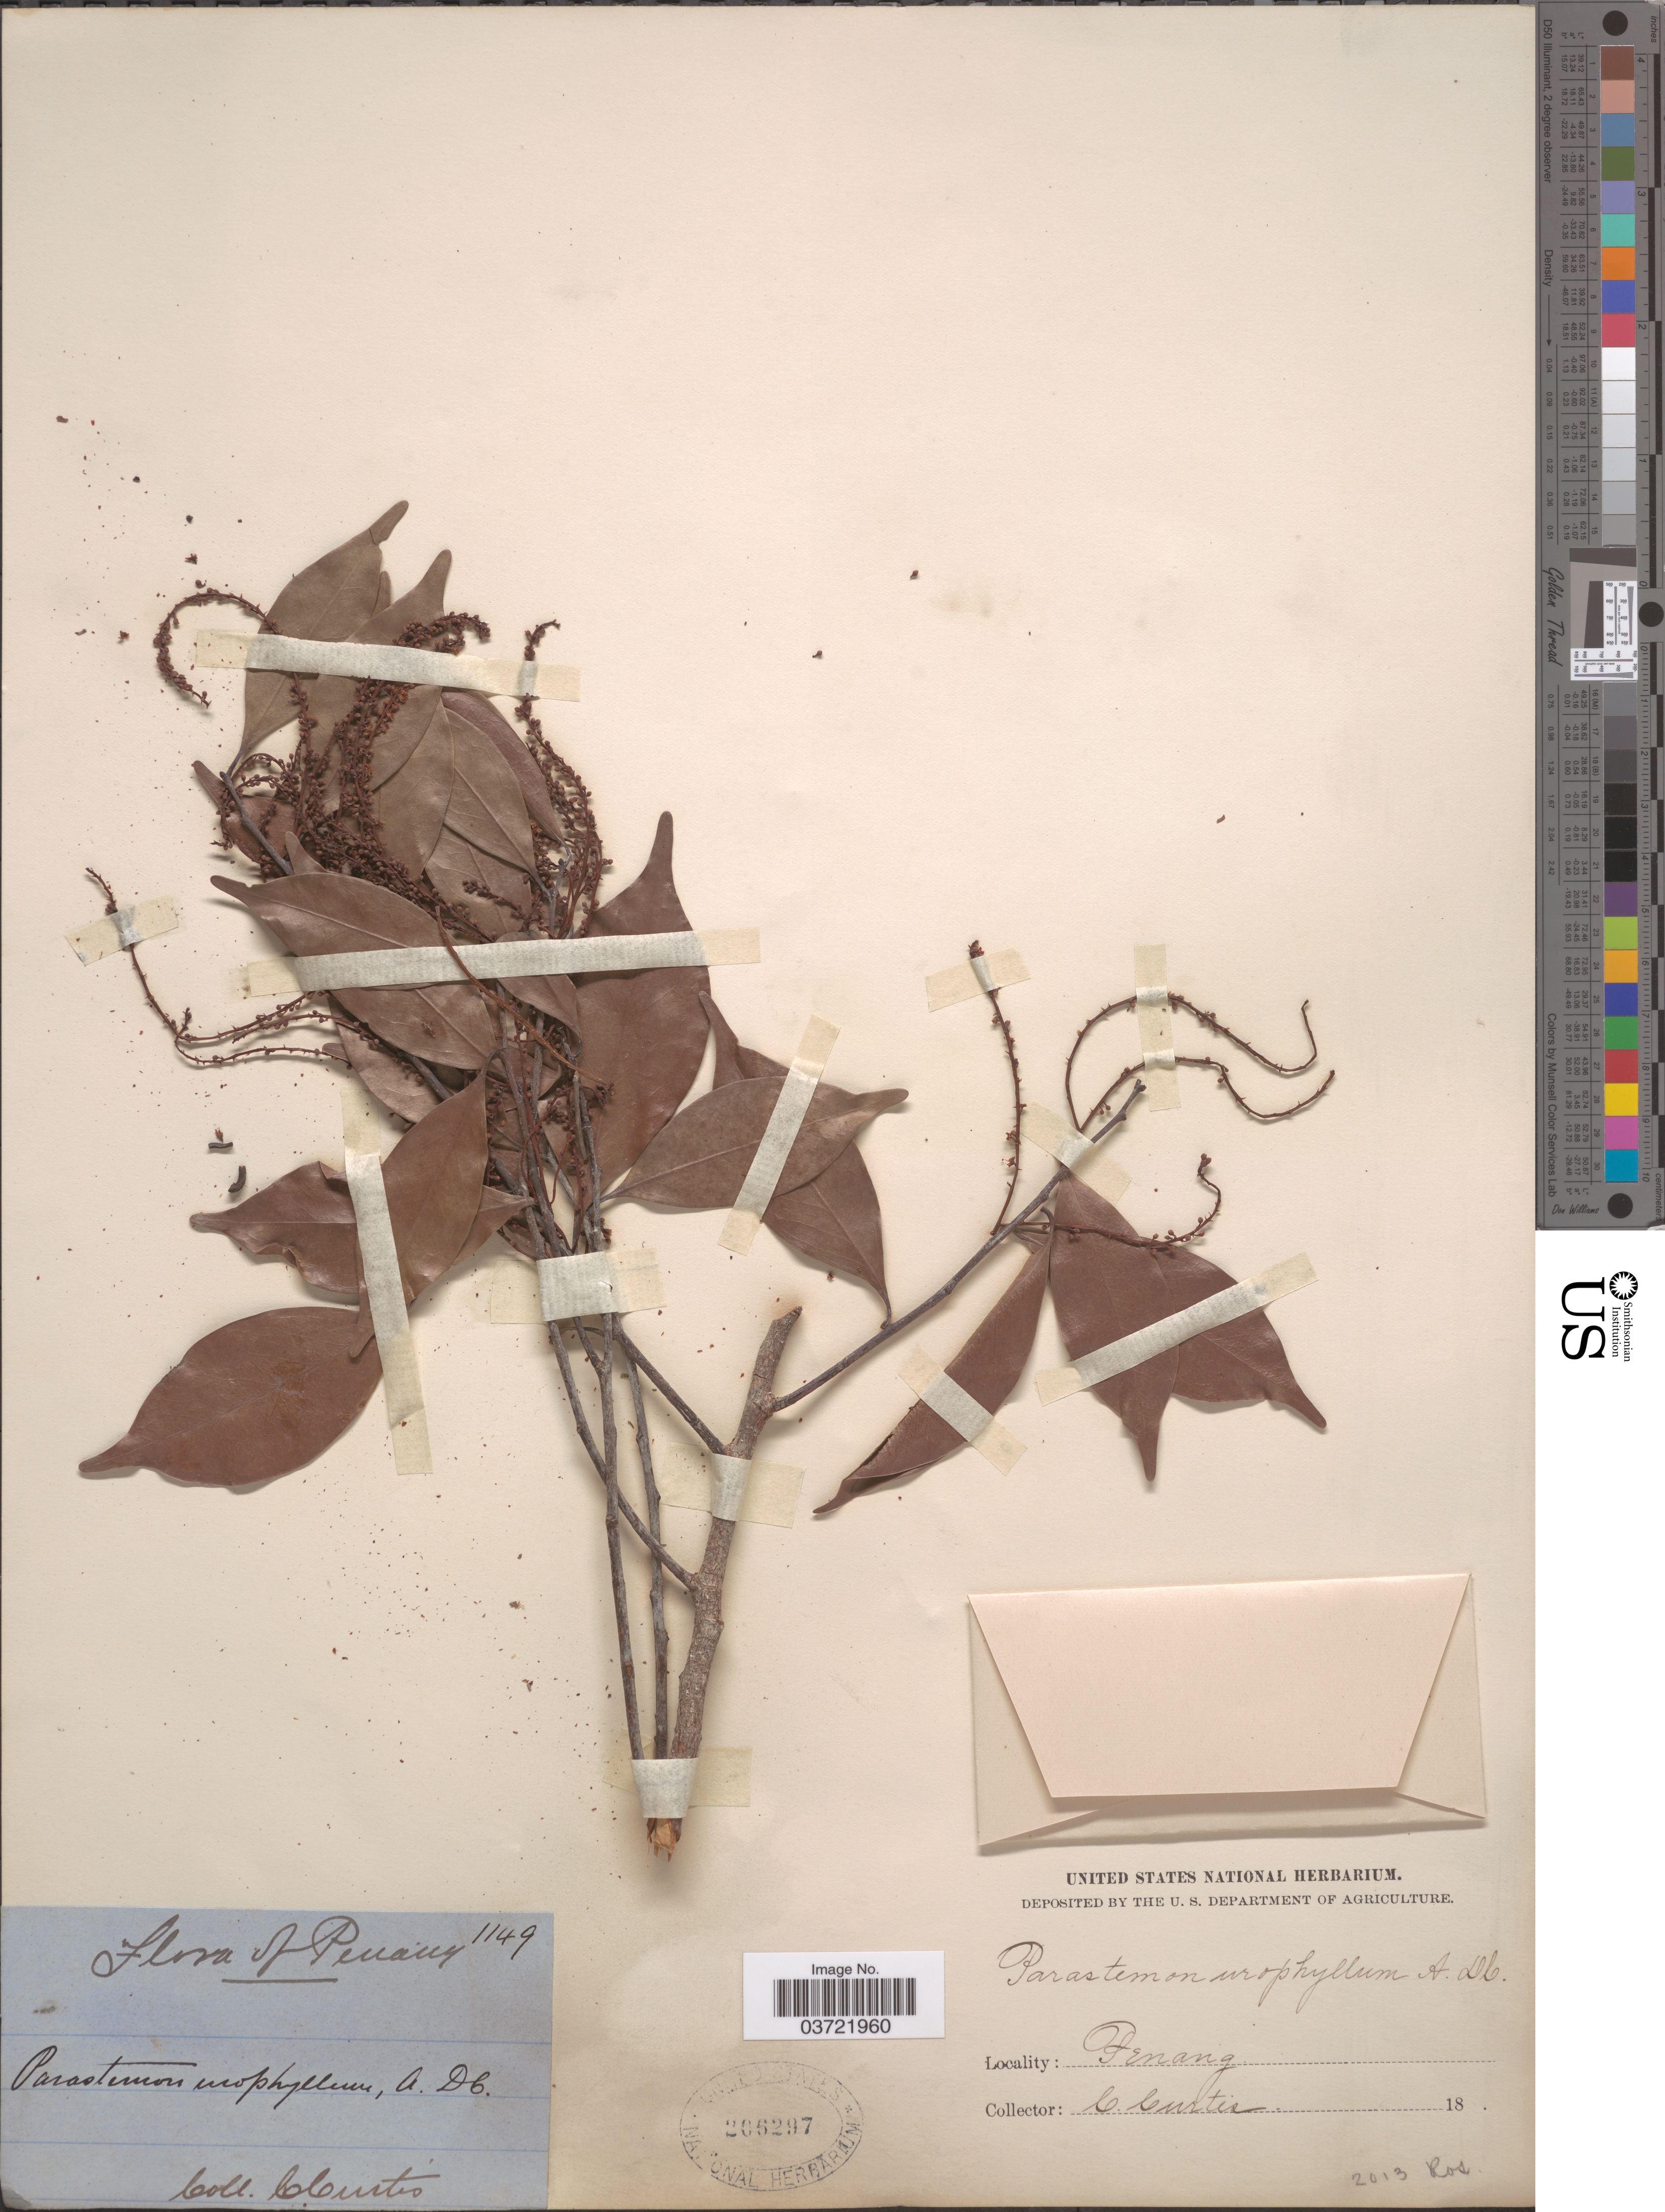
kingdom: Plantae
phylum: Tracheophyta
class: Magnoliopsida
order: Malpighiales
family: Chrysobalanaceae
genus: Parastemon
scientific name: Parastemon urophyllus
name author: (Wall. ex A. DC.) A. DC.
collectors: C. Curtis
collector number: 1149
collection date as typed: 18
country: Malaysia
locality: Penang.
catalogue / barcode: US 206297